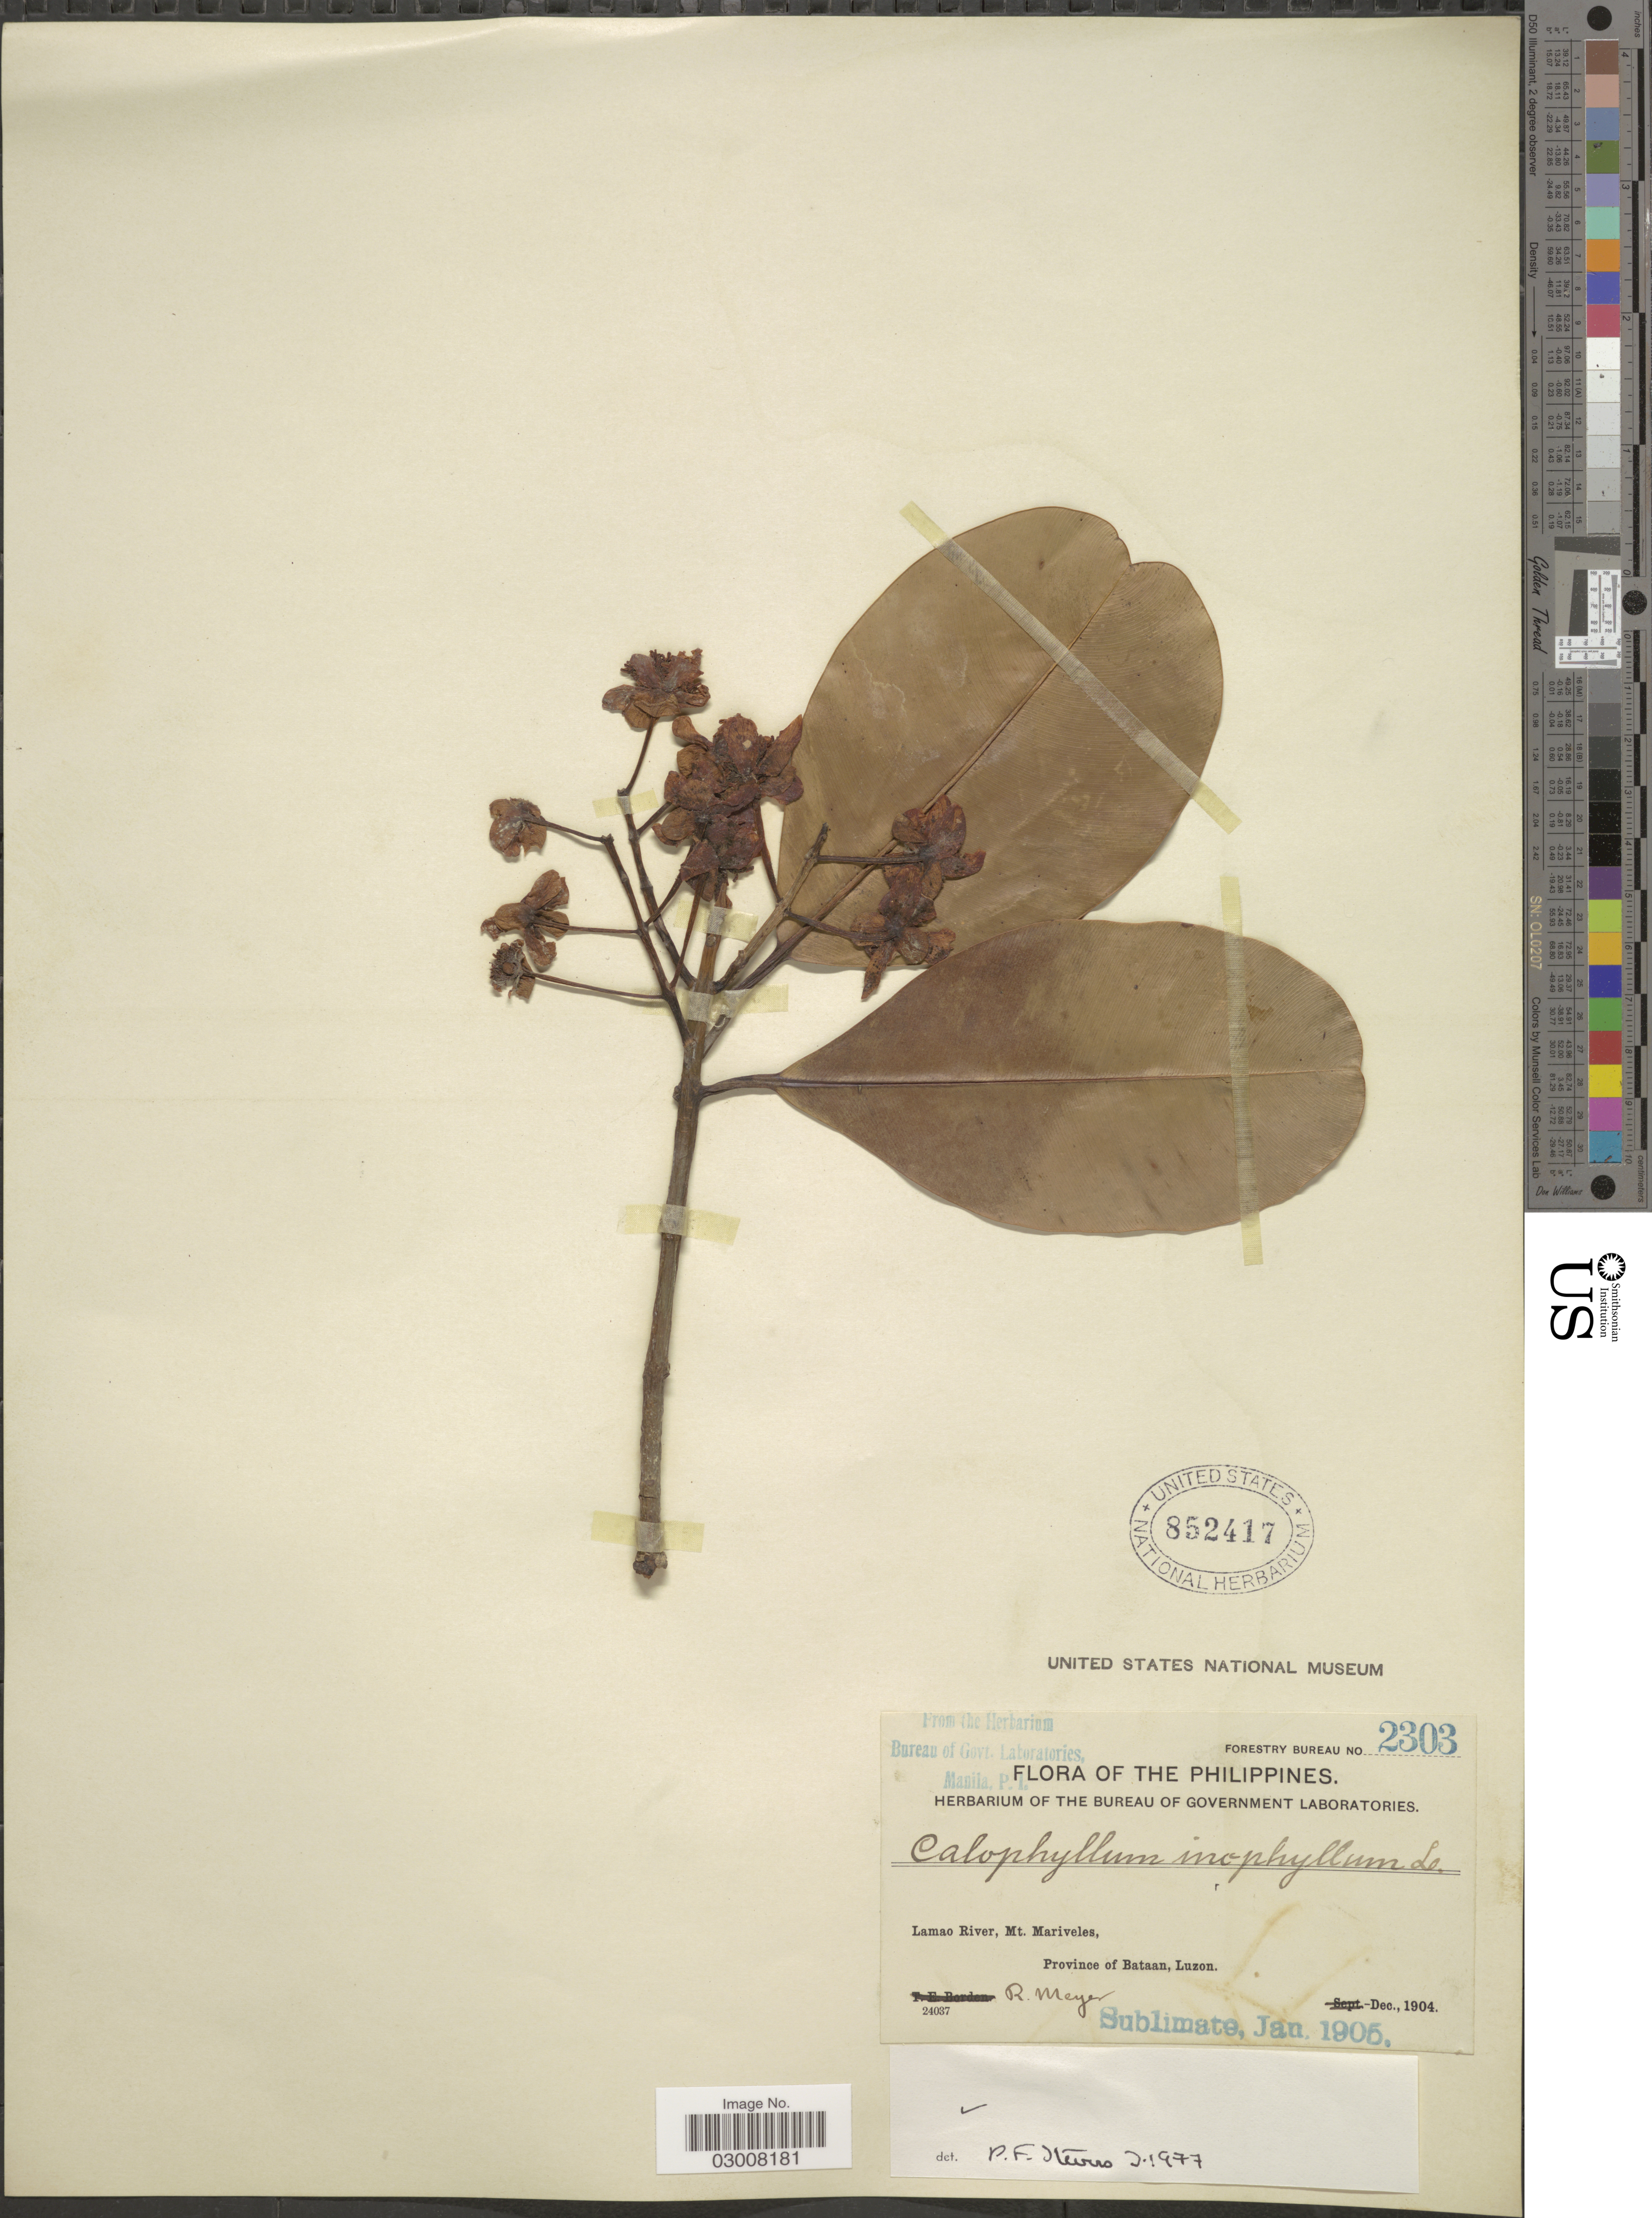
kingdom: Plantae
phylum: Tracheophyta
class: Magnoliopsida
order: Malpighiales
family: Calophyllaceae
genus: Calophyllum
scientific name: Calophyllum inophyllum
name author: L.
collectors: R. Meyer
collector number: Forestry Bureau 2303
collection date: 1904-12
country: Philippines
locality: Lamao River, Mt. Mariveles, Province of Bataan, Luzon.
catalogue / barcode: US 852417